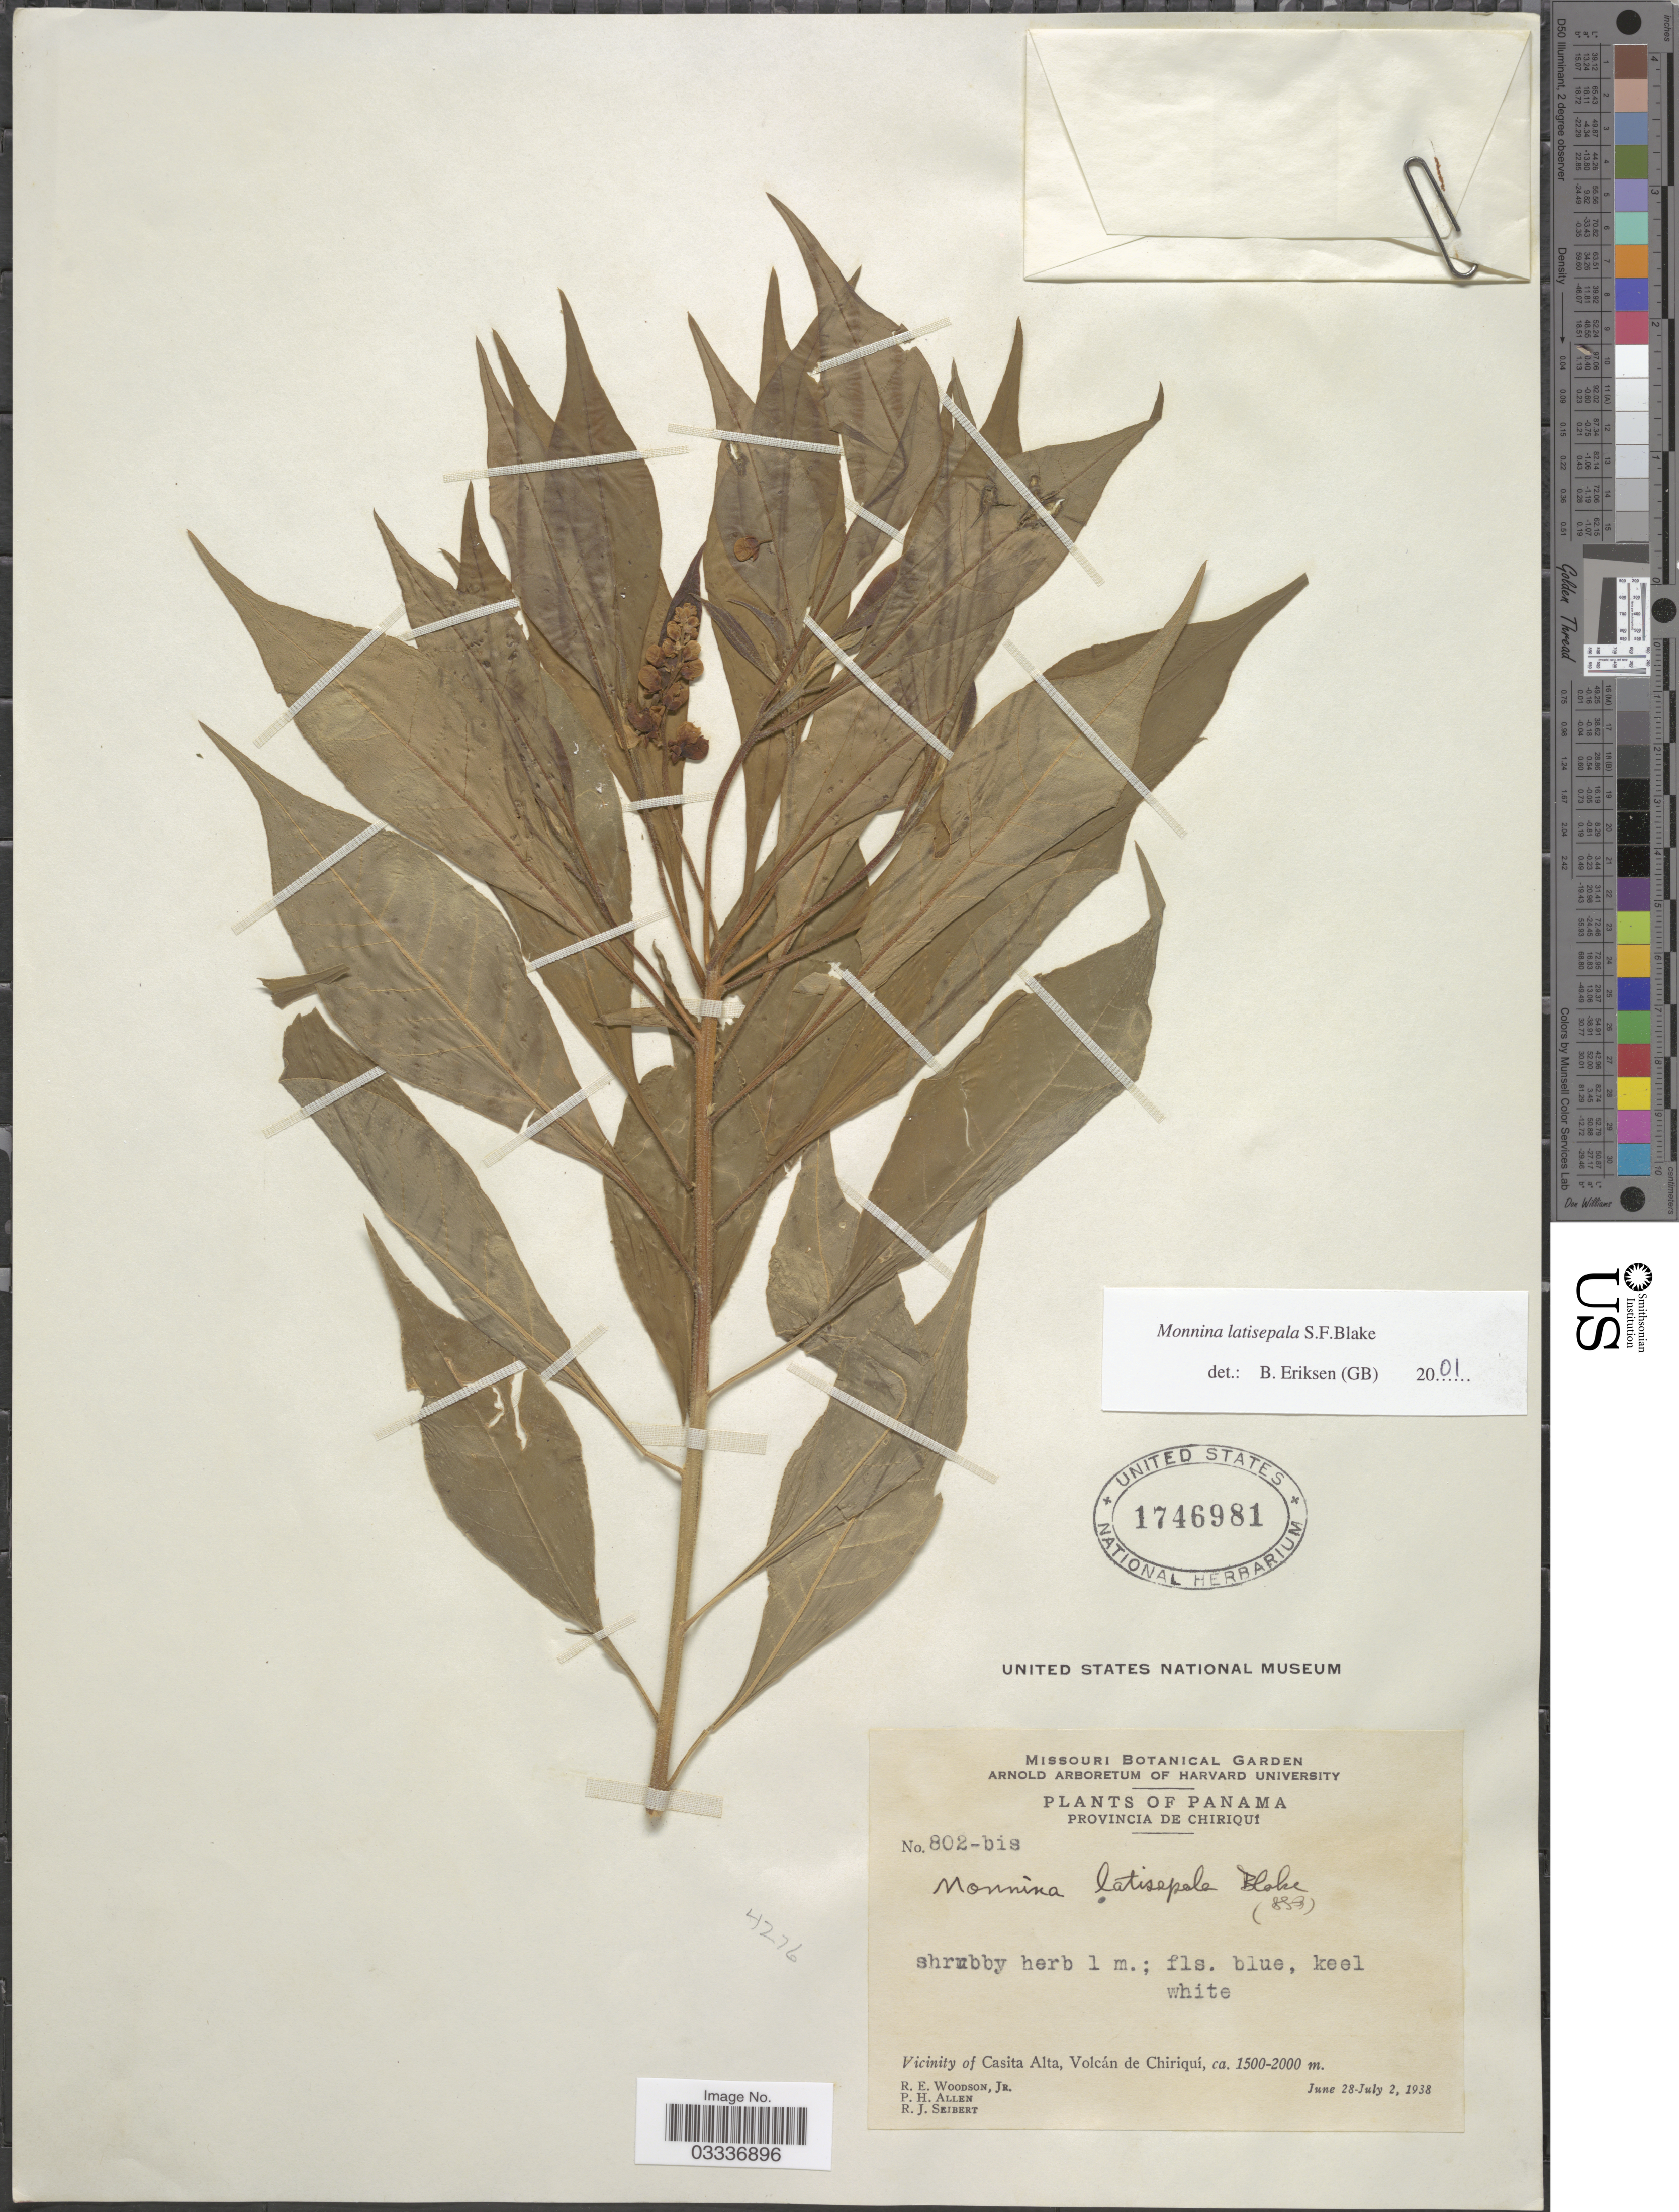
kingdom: Plantae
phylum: Tracheophyta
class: Magnoliopsida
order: Fabales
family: Polygalaceae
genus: Monnina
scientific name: Monnina latisepala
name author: S.F. Blake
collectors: R. E. Woodson, P. H. Allen & R. J. Seibert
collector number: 802-bis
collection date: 1938-06-28/1938-07-02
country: Panama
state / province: Chiriqui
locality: Vicinity of Casita Alta, Volcán de Chiriquí.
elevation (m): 1500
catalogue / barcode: US 1746981